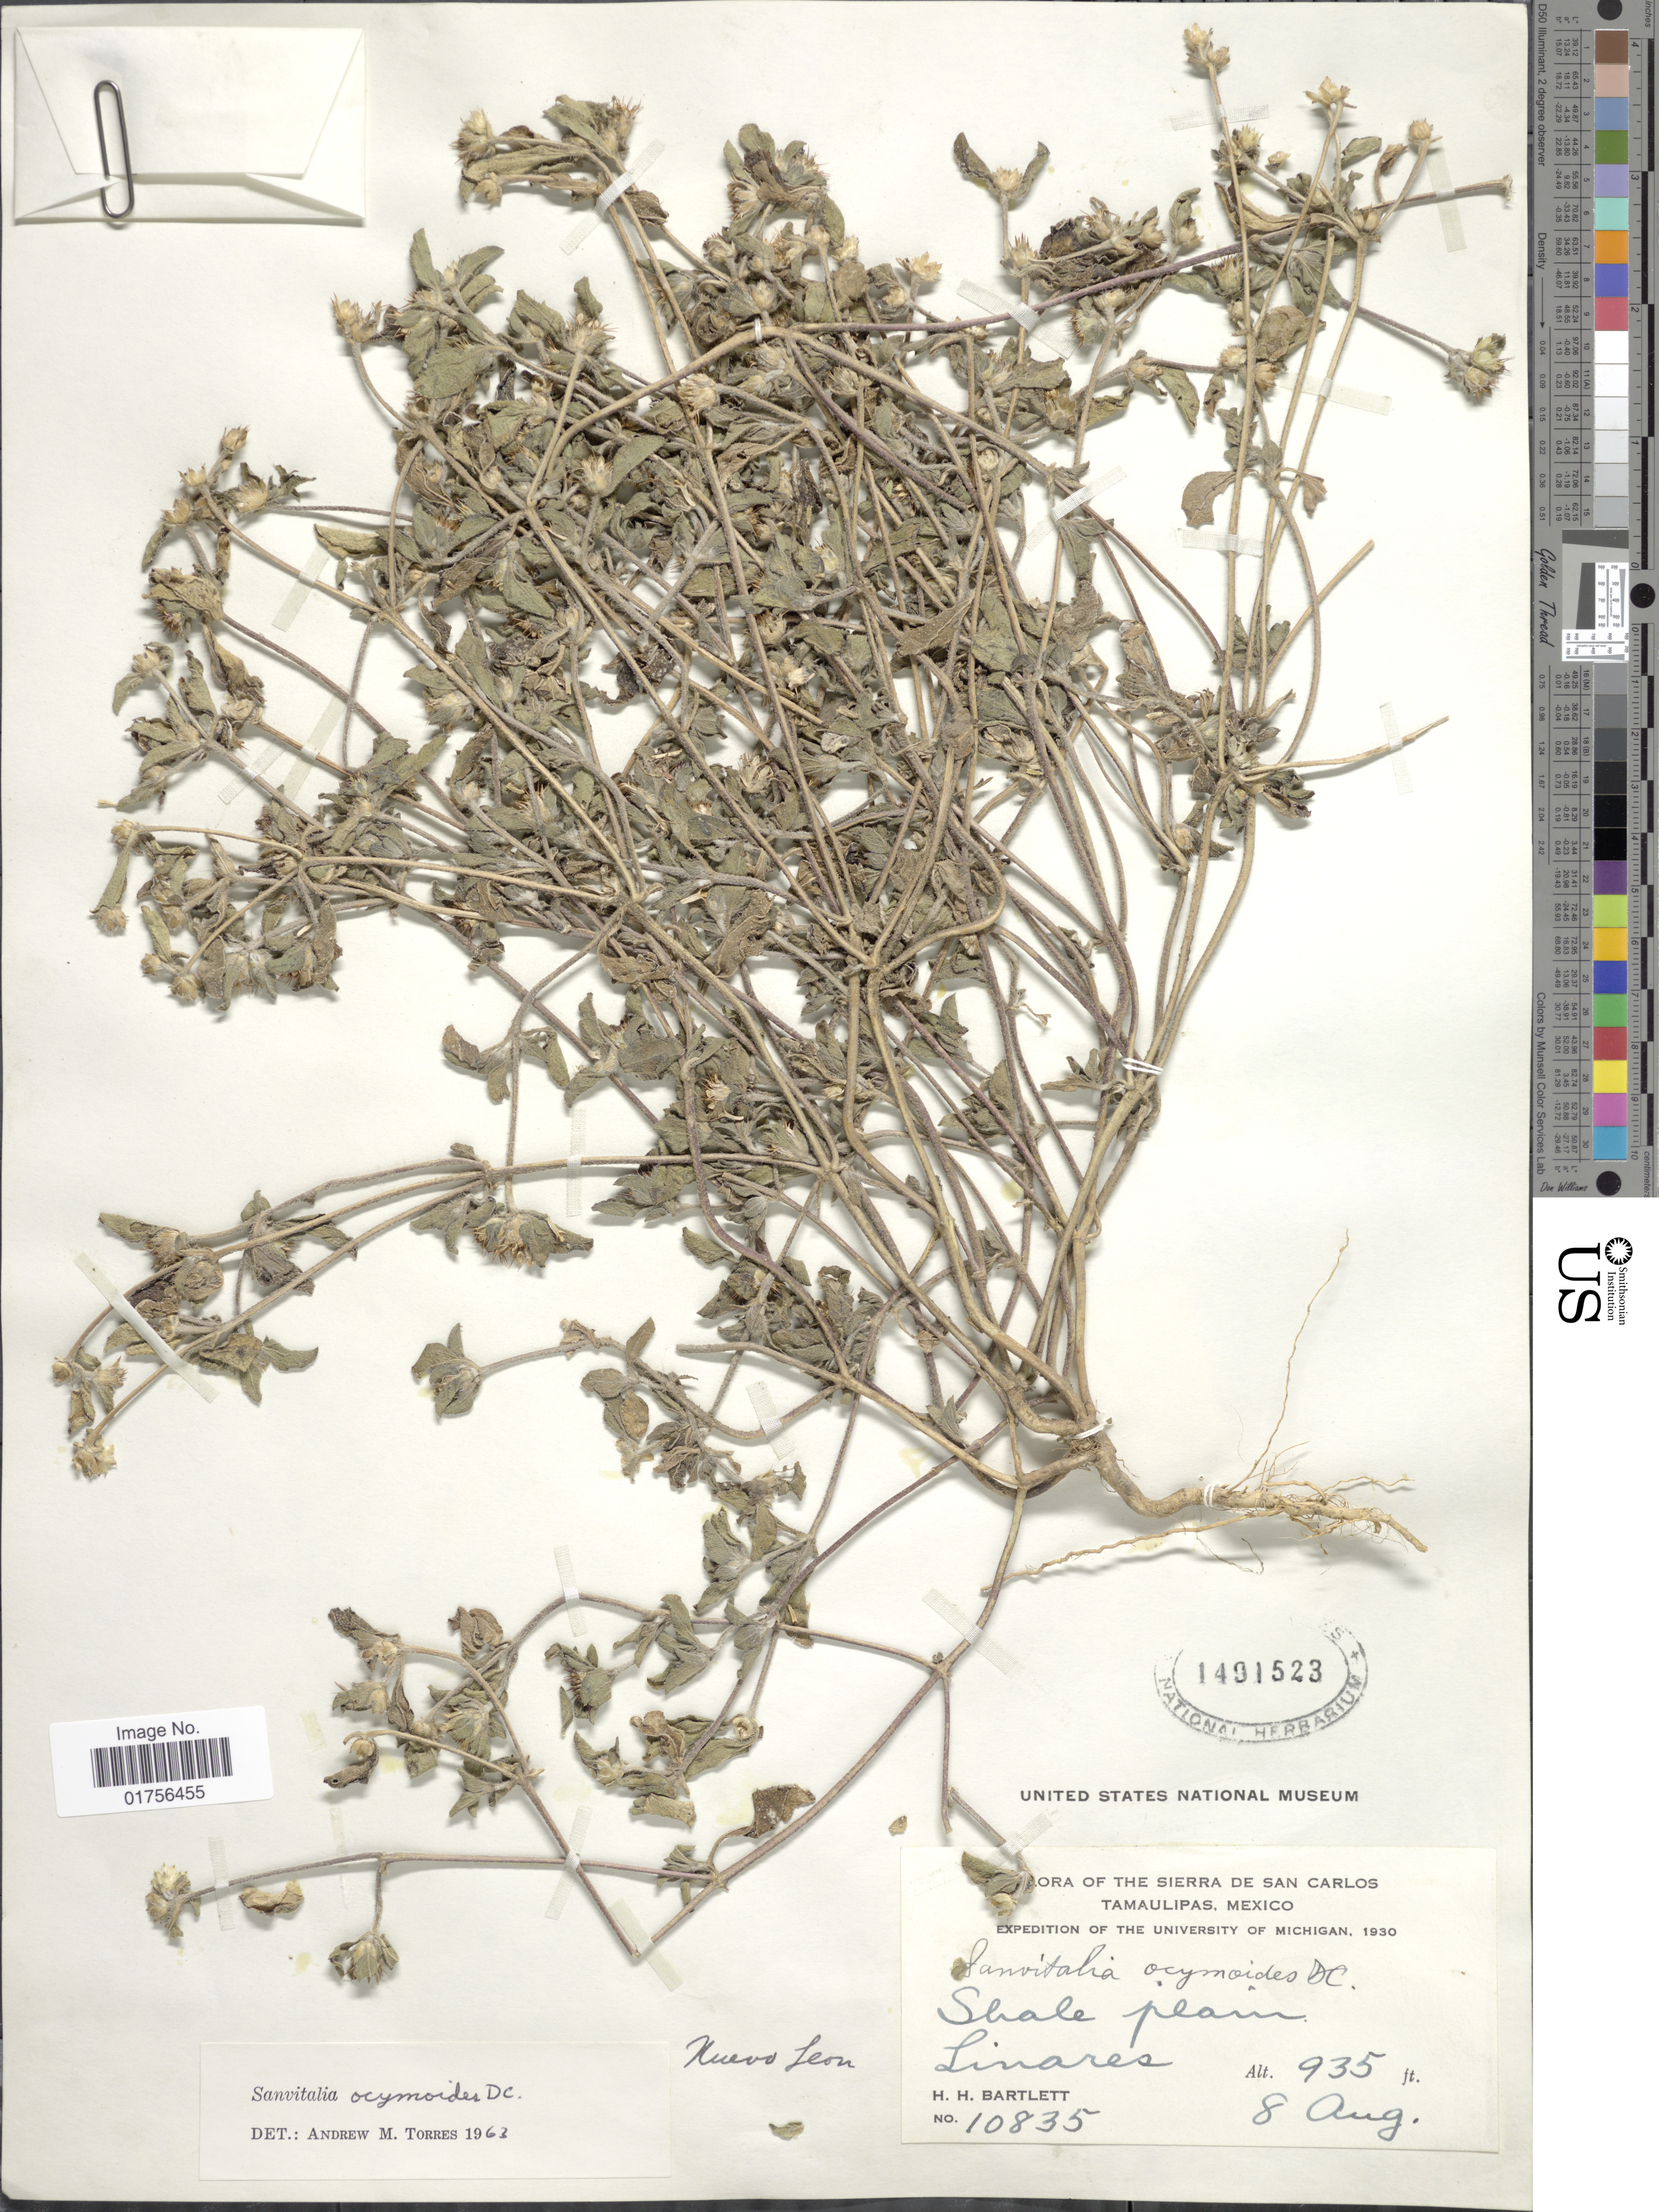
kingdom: Plantae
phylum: Tracheophyta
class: Magnoliopsida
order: Asterales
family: Asteraceae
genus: Sanvitalia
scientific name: Sanvitalia ocymoides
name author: DC.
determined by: Skibicki, Samuel V.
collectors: H. H. Bartlett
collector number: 10835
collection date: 1930-08-08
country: Mexico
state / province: Tamaulipas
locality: The Sierra De San Carlos, Tamaulipas, Mexico, Shale plain, Linares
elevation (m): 285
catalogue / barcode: US 1491523